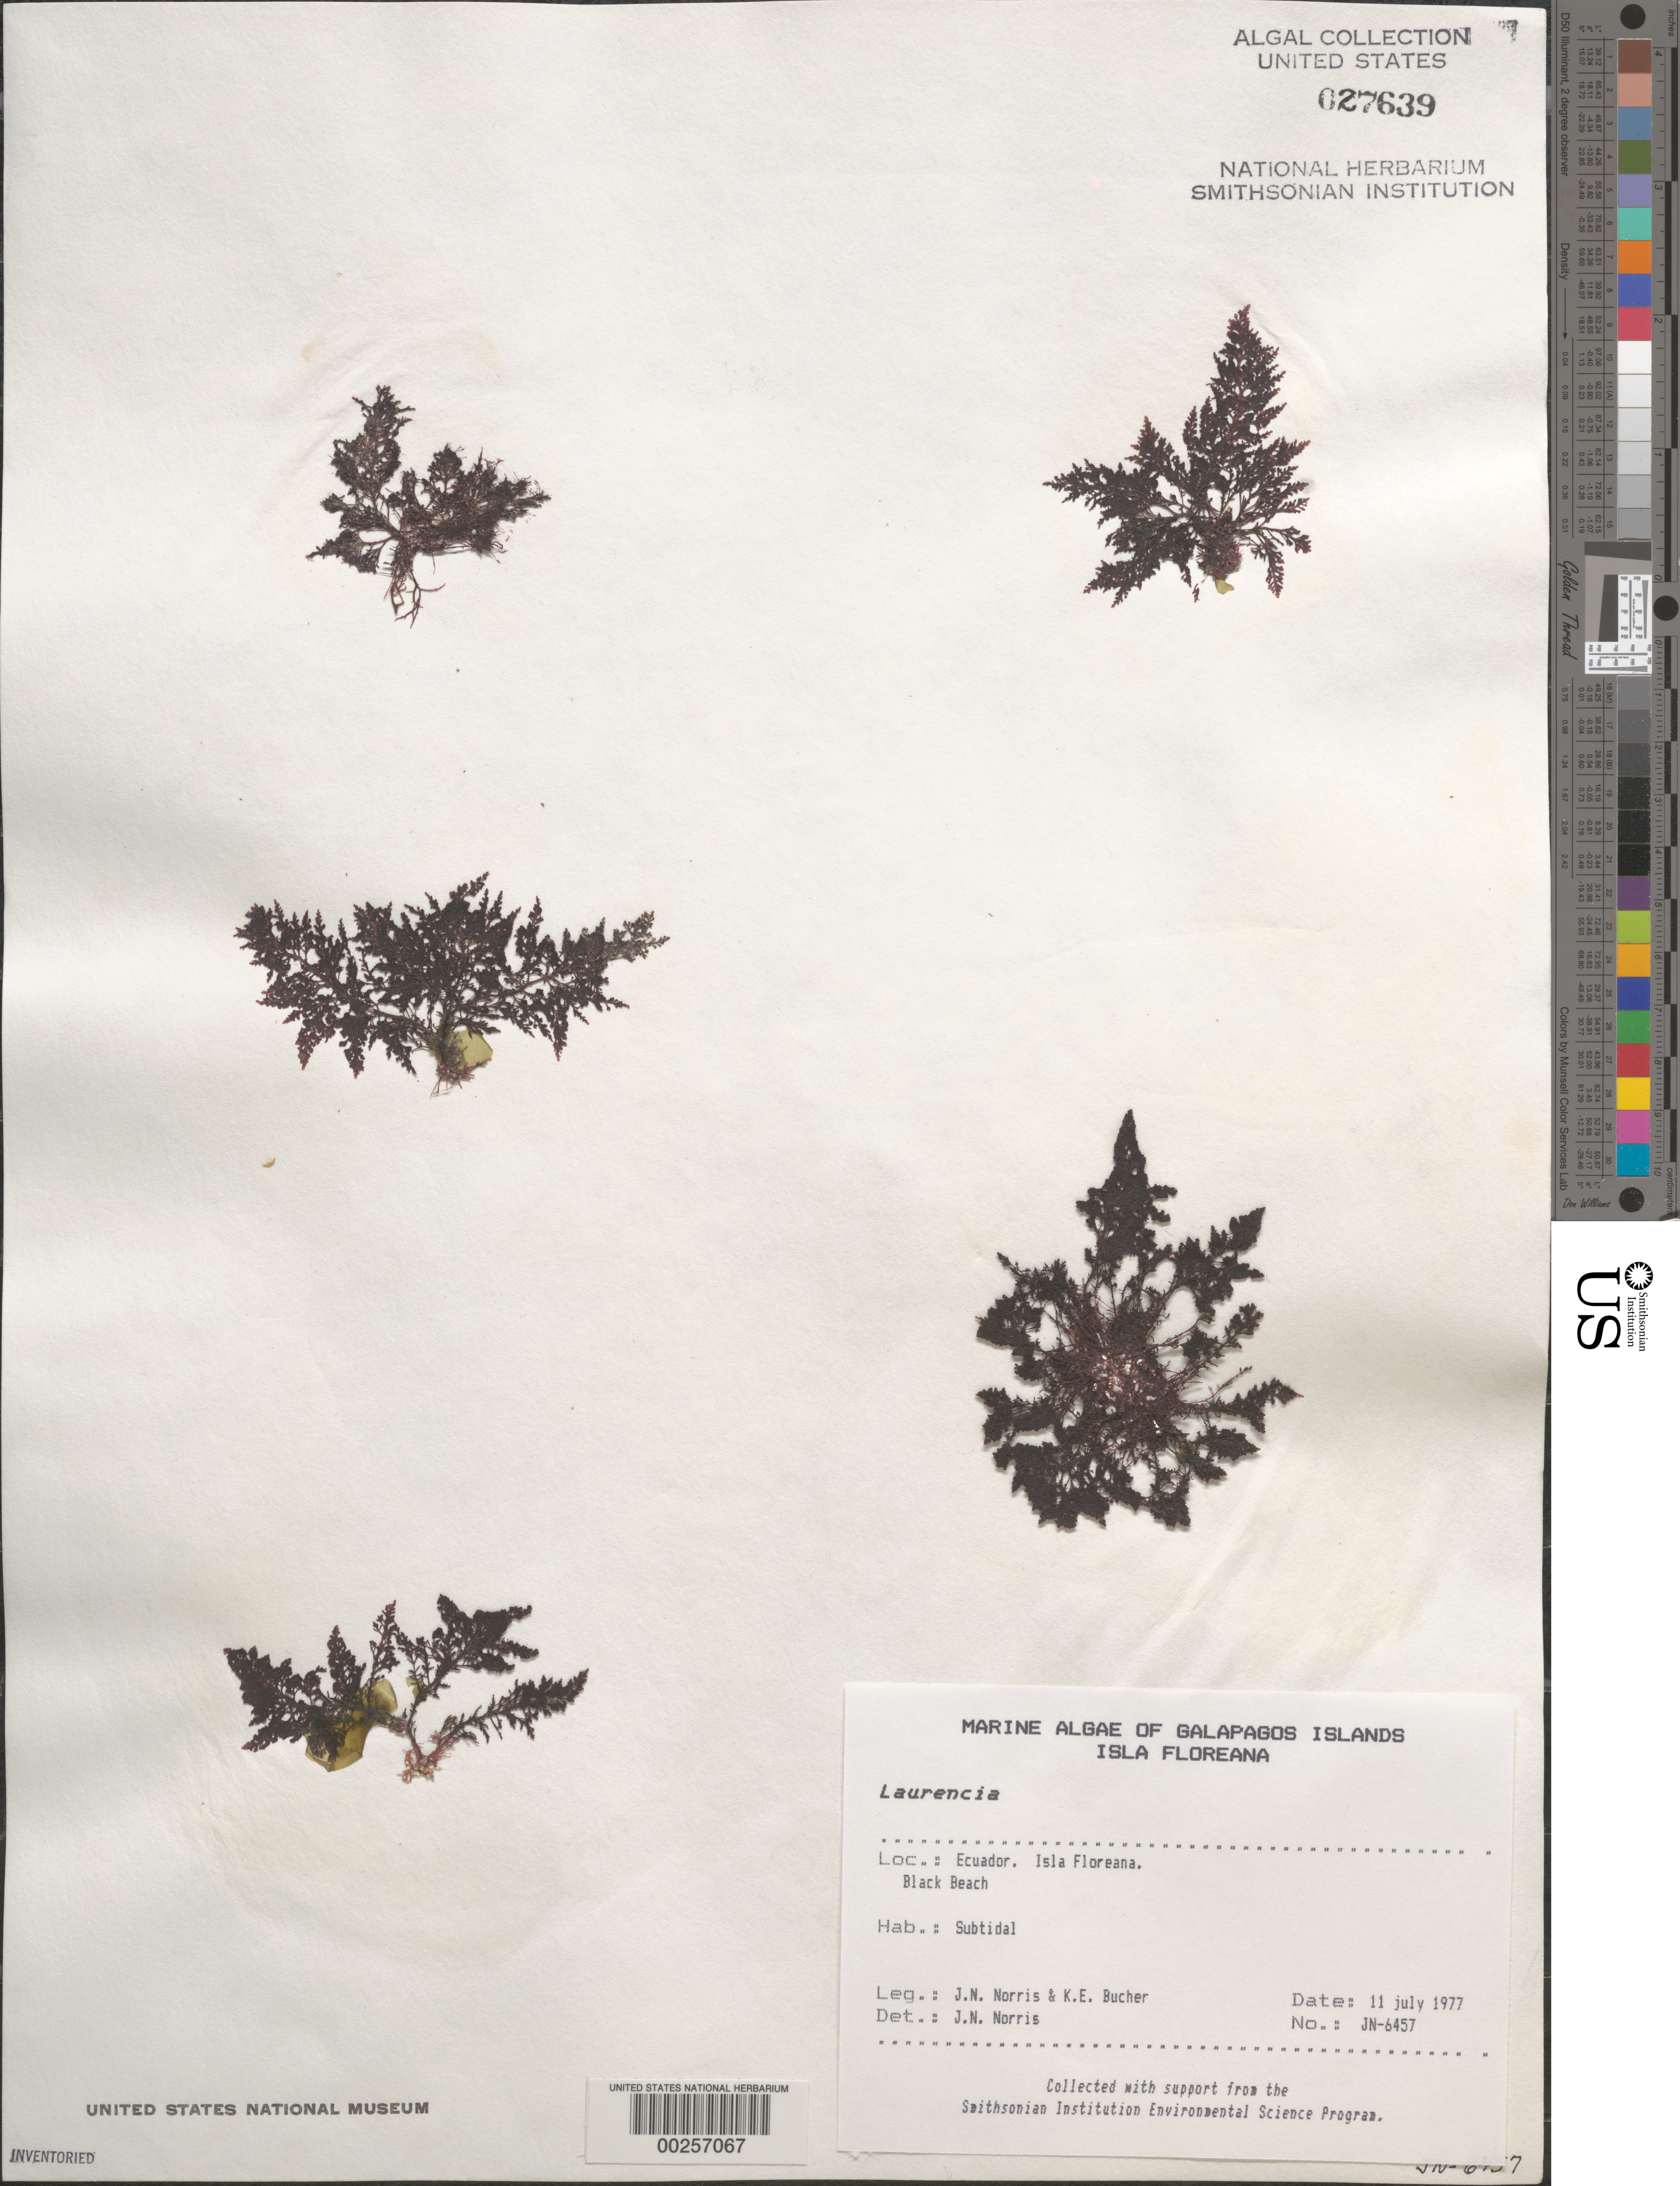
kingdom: Plantae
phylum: Rhodophyta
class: Florideophyceae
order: Ceramiales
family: Rhodomelaceae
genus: Laurencia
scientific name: Laurencia sp.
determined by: Norris, James N.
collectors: J. N. Norris & K. E. Bucher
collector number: JN-6457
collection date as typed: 11 Jul 1977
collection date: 1977-07-11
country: Ecuador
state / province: Colón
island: Floreana [Charles, Santa Maria]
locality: Black Beach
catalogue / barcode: US 27639